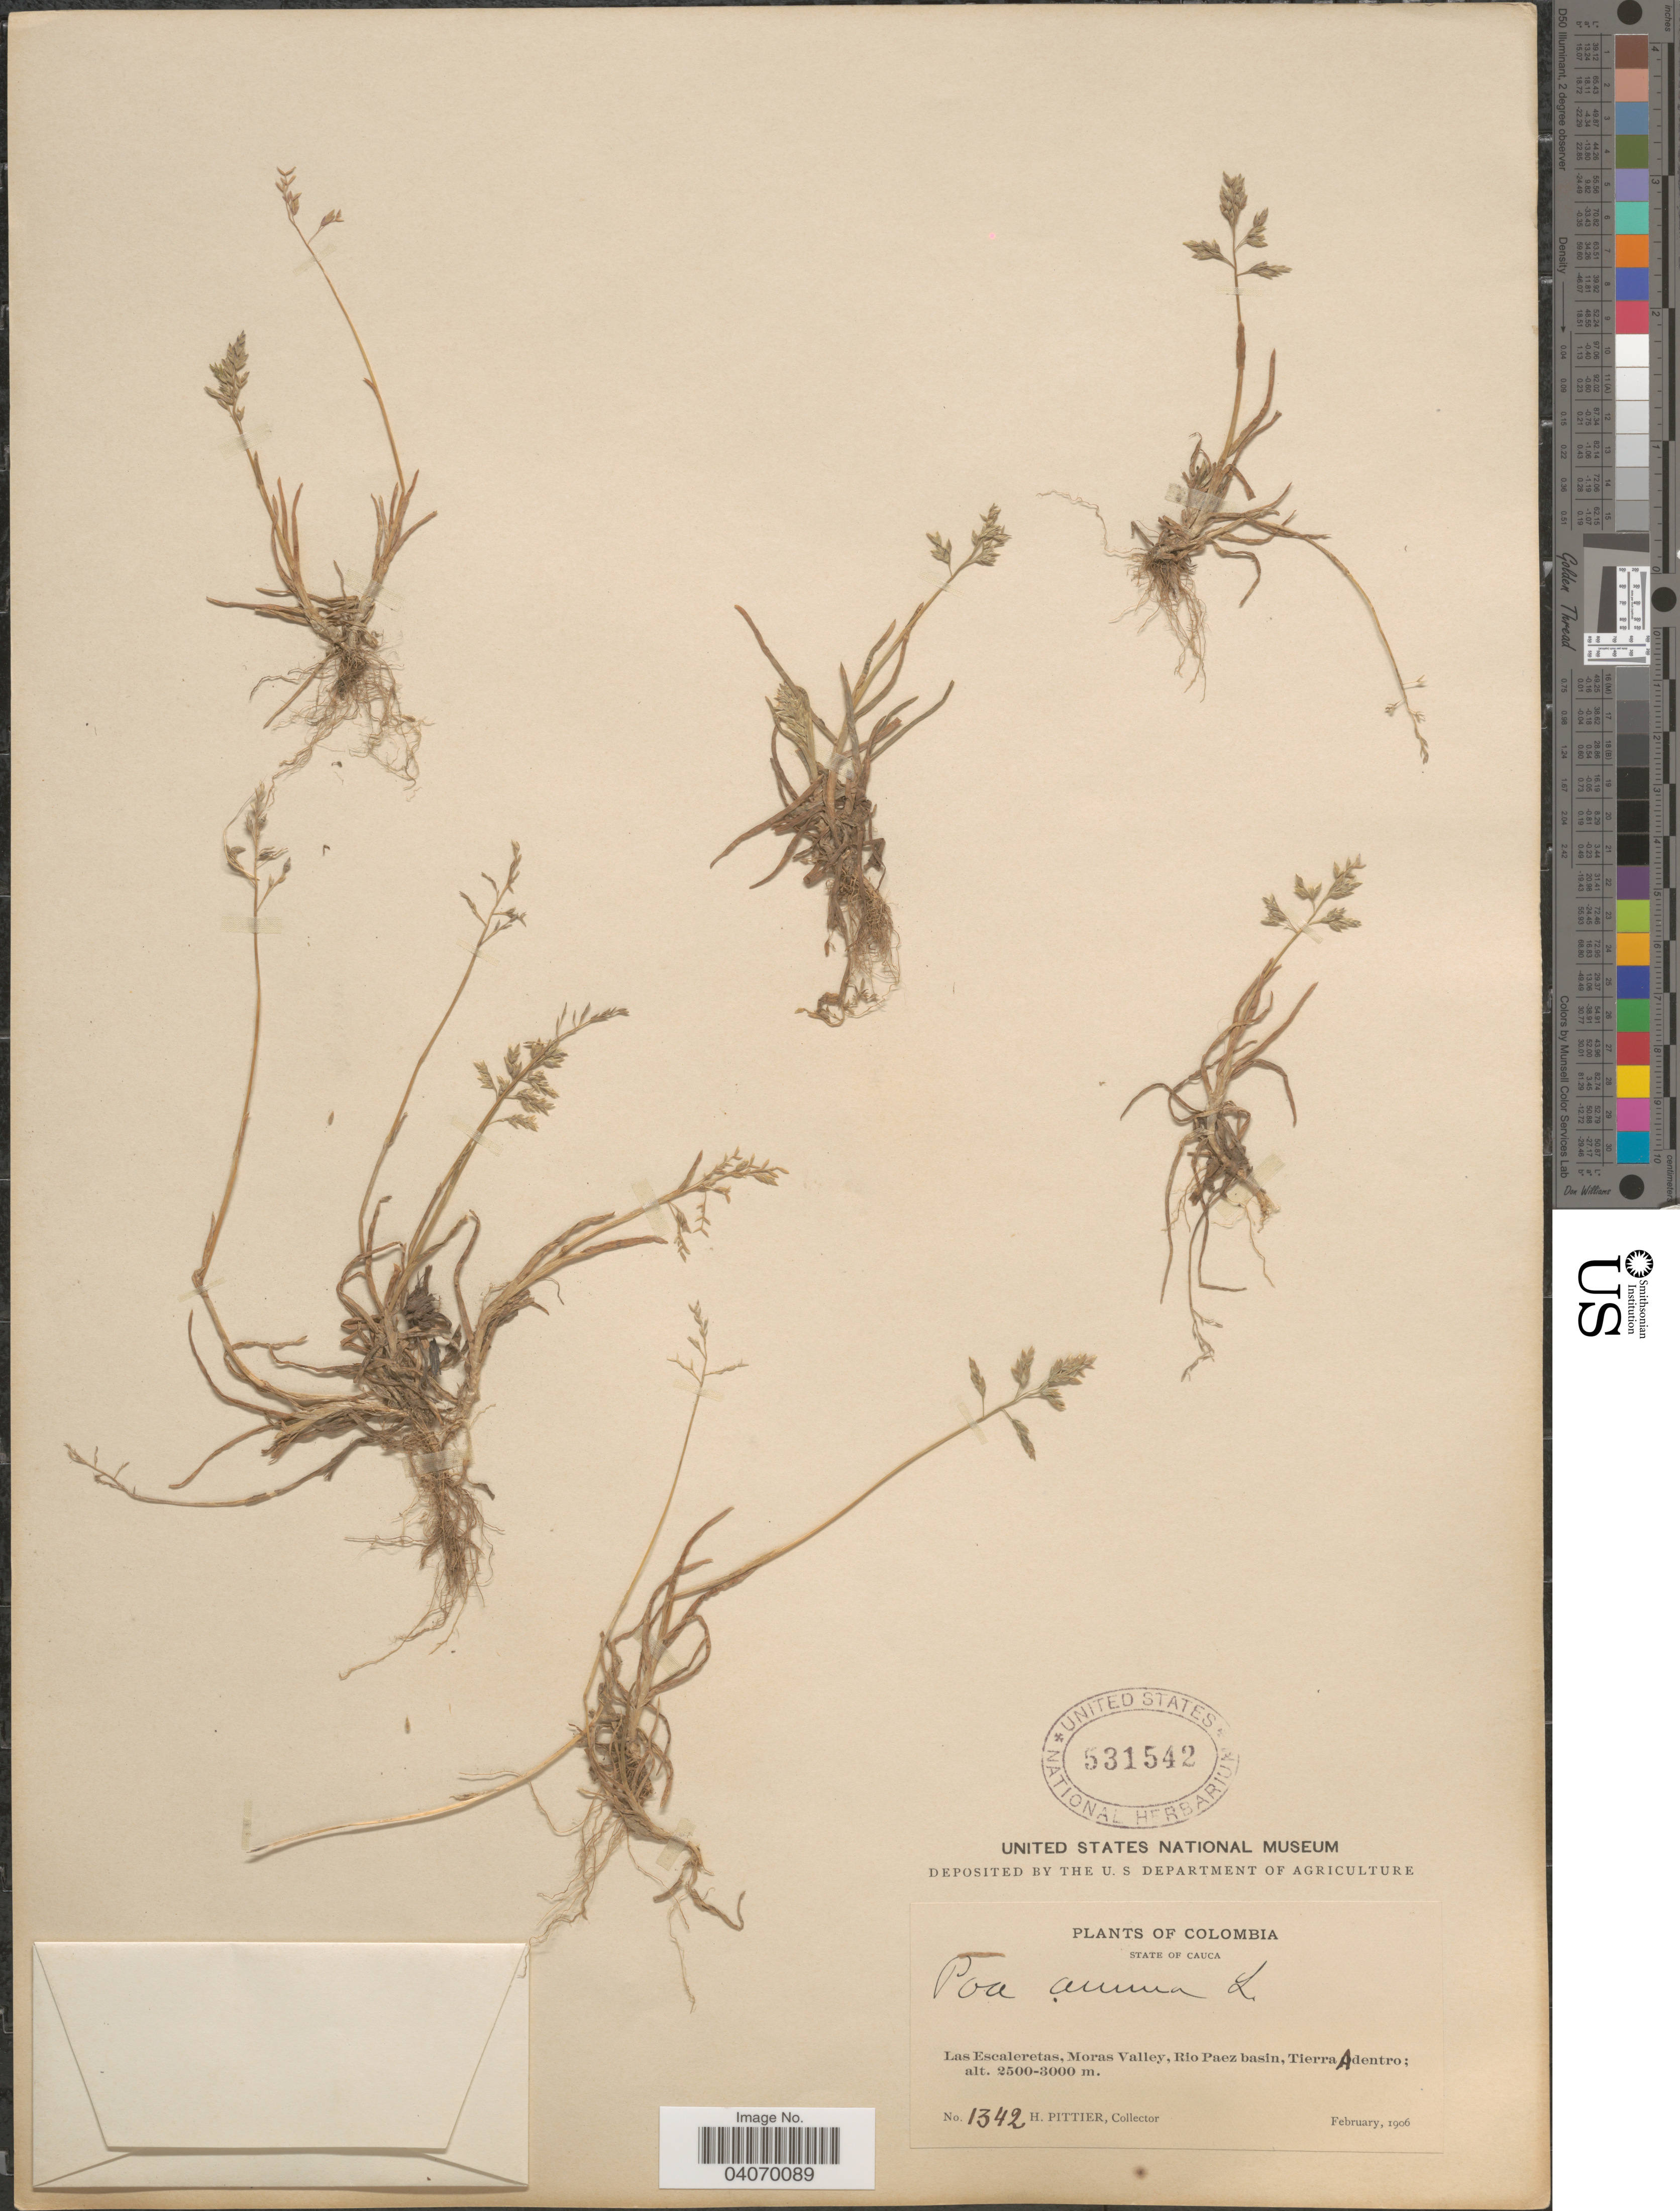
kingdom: Plantae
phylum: Tracheophyta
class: Liliopsida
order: Poales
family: Poaceae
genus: Poa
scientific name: Poa annua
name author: L.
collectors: H. F. Pittier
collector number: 1342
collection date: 1906-02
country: Colombia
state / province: Cauca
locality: Las Escaleretas, Moras Valley, Rio Paez basin, Tierra Adentro.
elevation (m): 2500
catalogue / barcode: US 531542